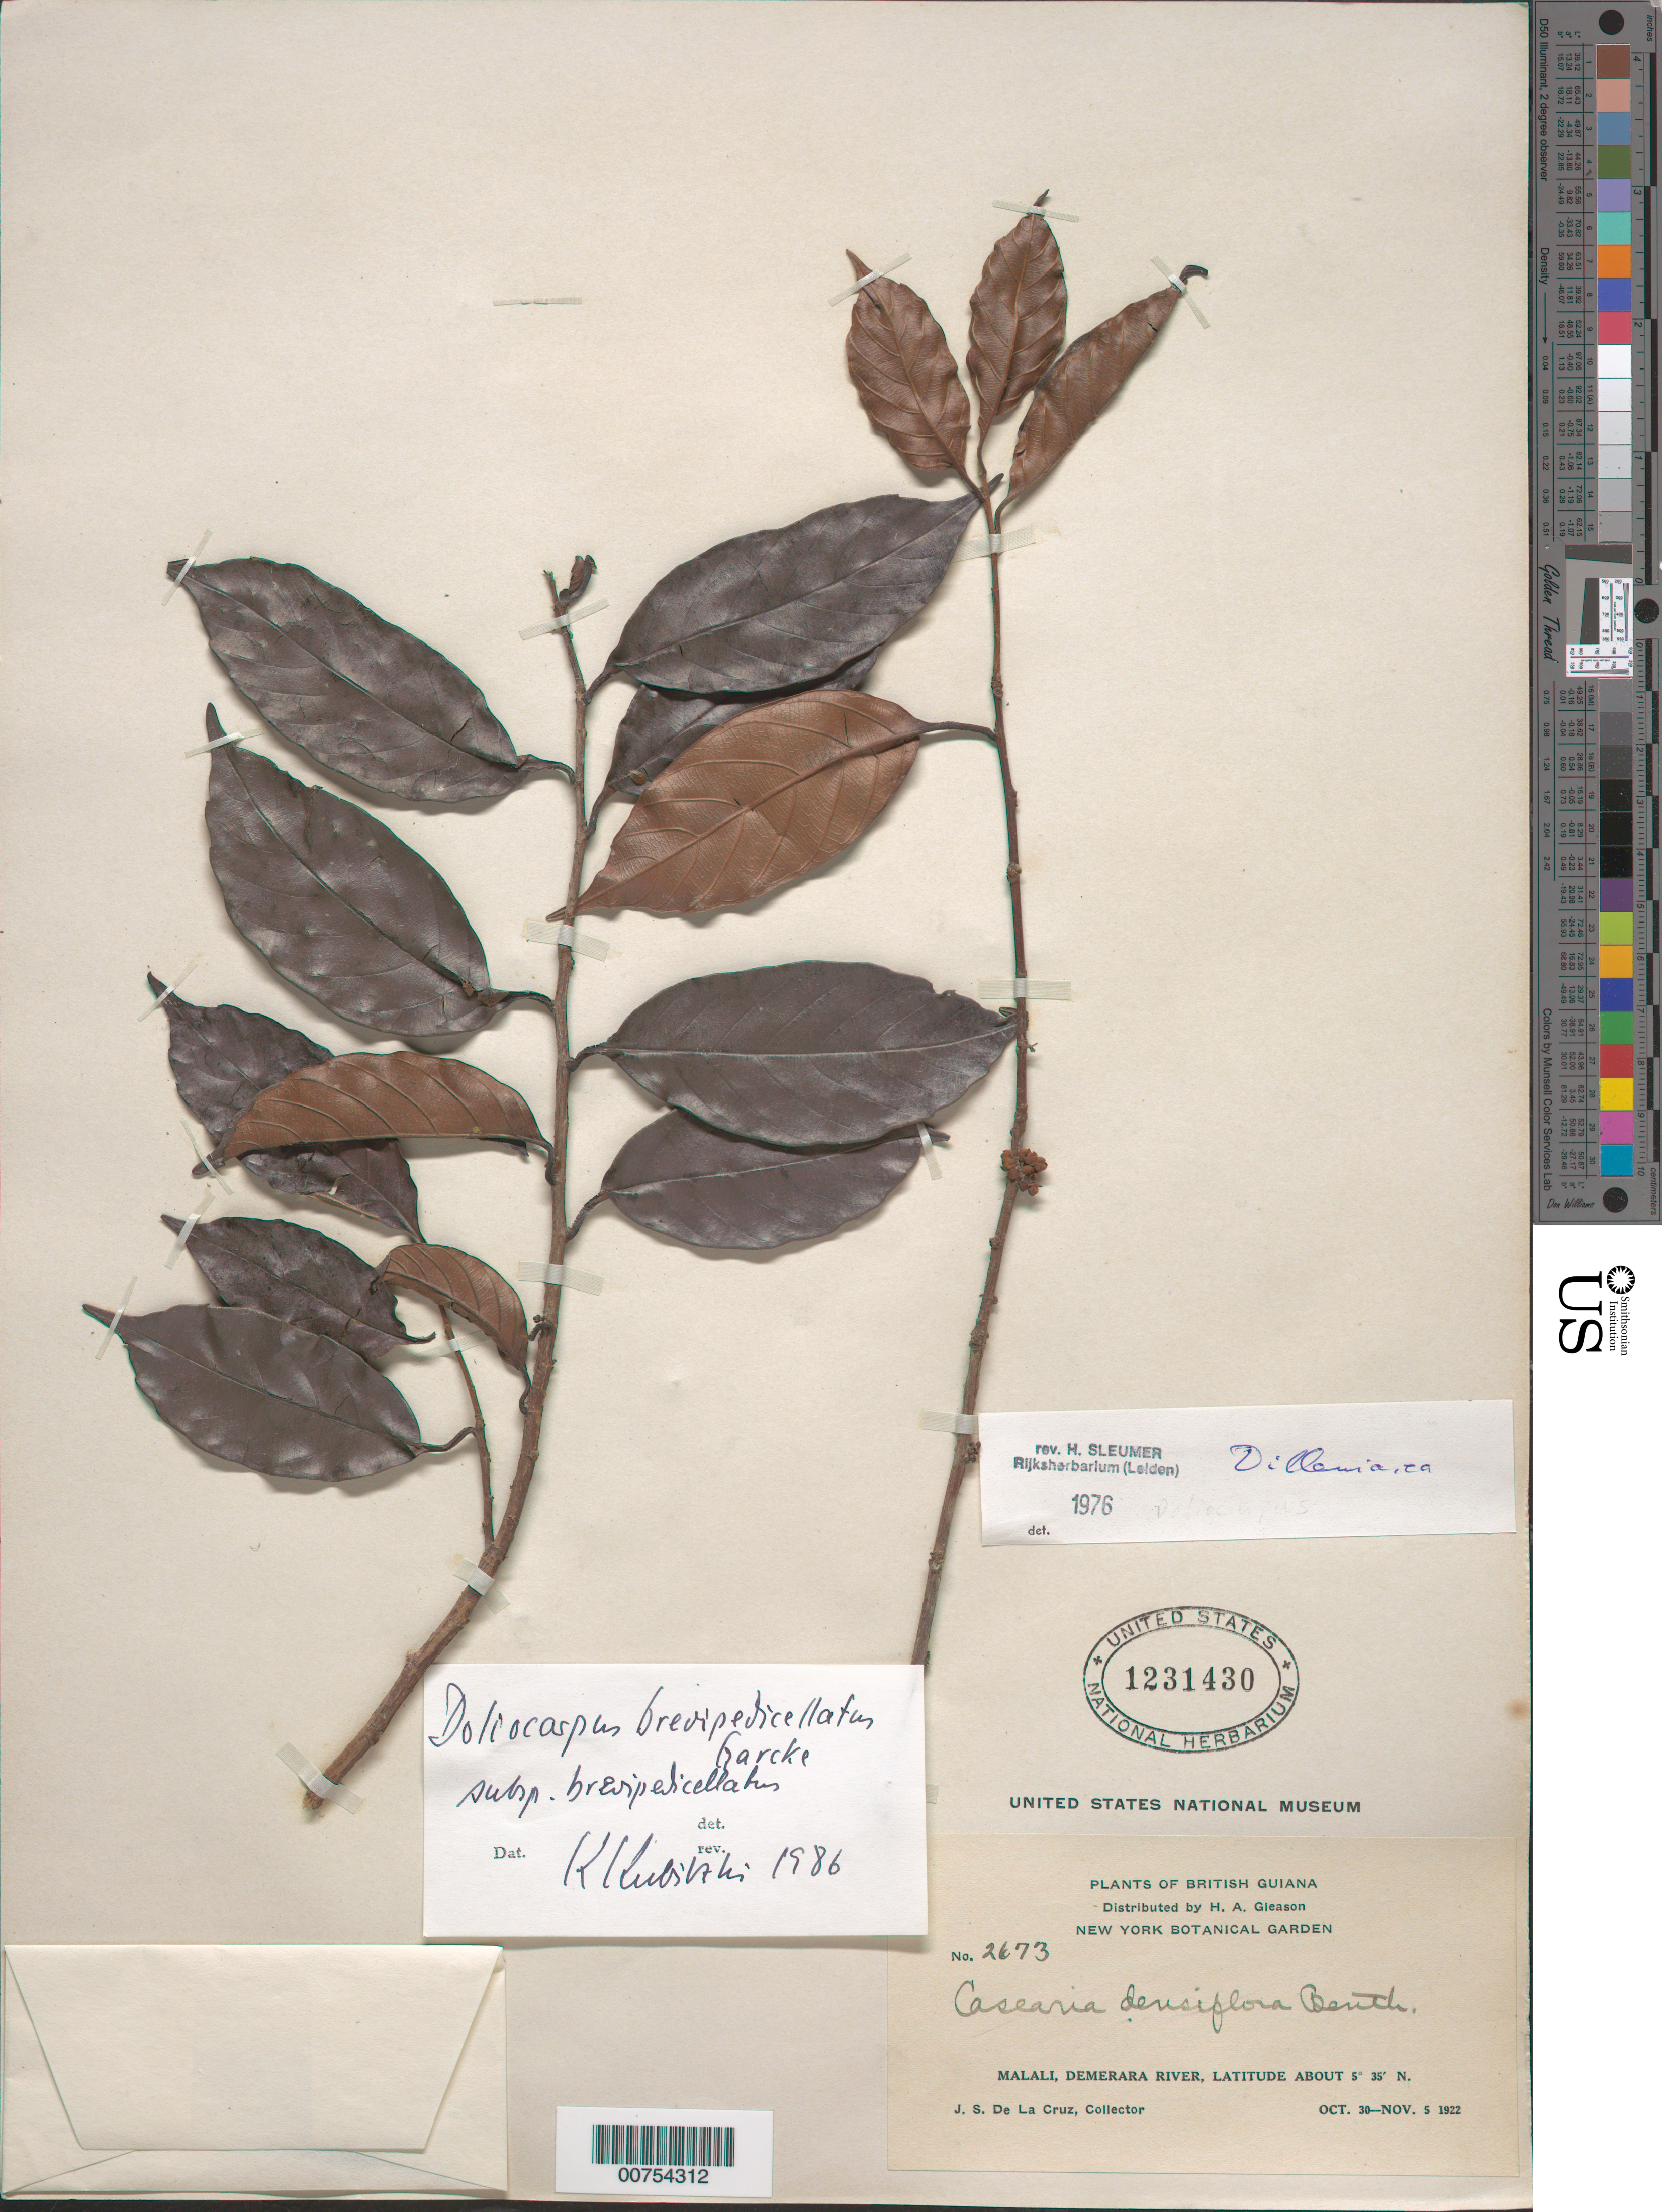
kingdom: Plantae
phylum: Tracheophyta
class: Magnoliopsida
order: Dilleniales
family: Dilleniaceae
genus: Doliocarpus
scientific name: Doliocarpus brevipedicellatus subsp. brevipedicellatus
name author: Garcke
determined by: Kubitzki, K.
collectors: J. S. de la Cruz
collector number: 2673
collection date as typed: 30-Oct-22 to 5-Nov-22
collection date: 1922-10-30/1922-11-05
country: Guyana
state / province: U. Demerara-Berbice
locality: Malali, Demerara R.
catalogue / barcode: US 1231430